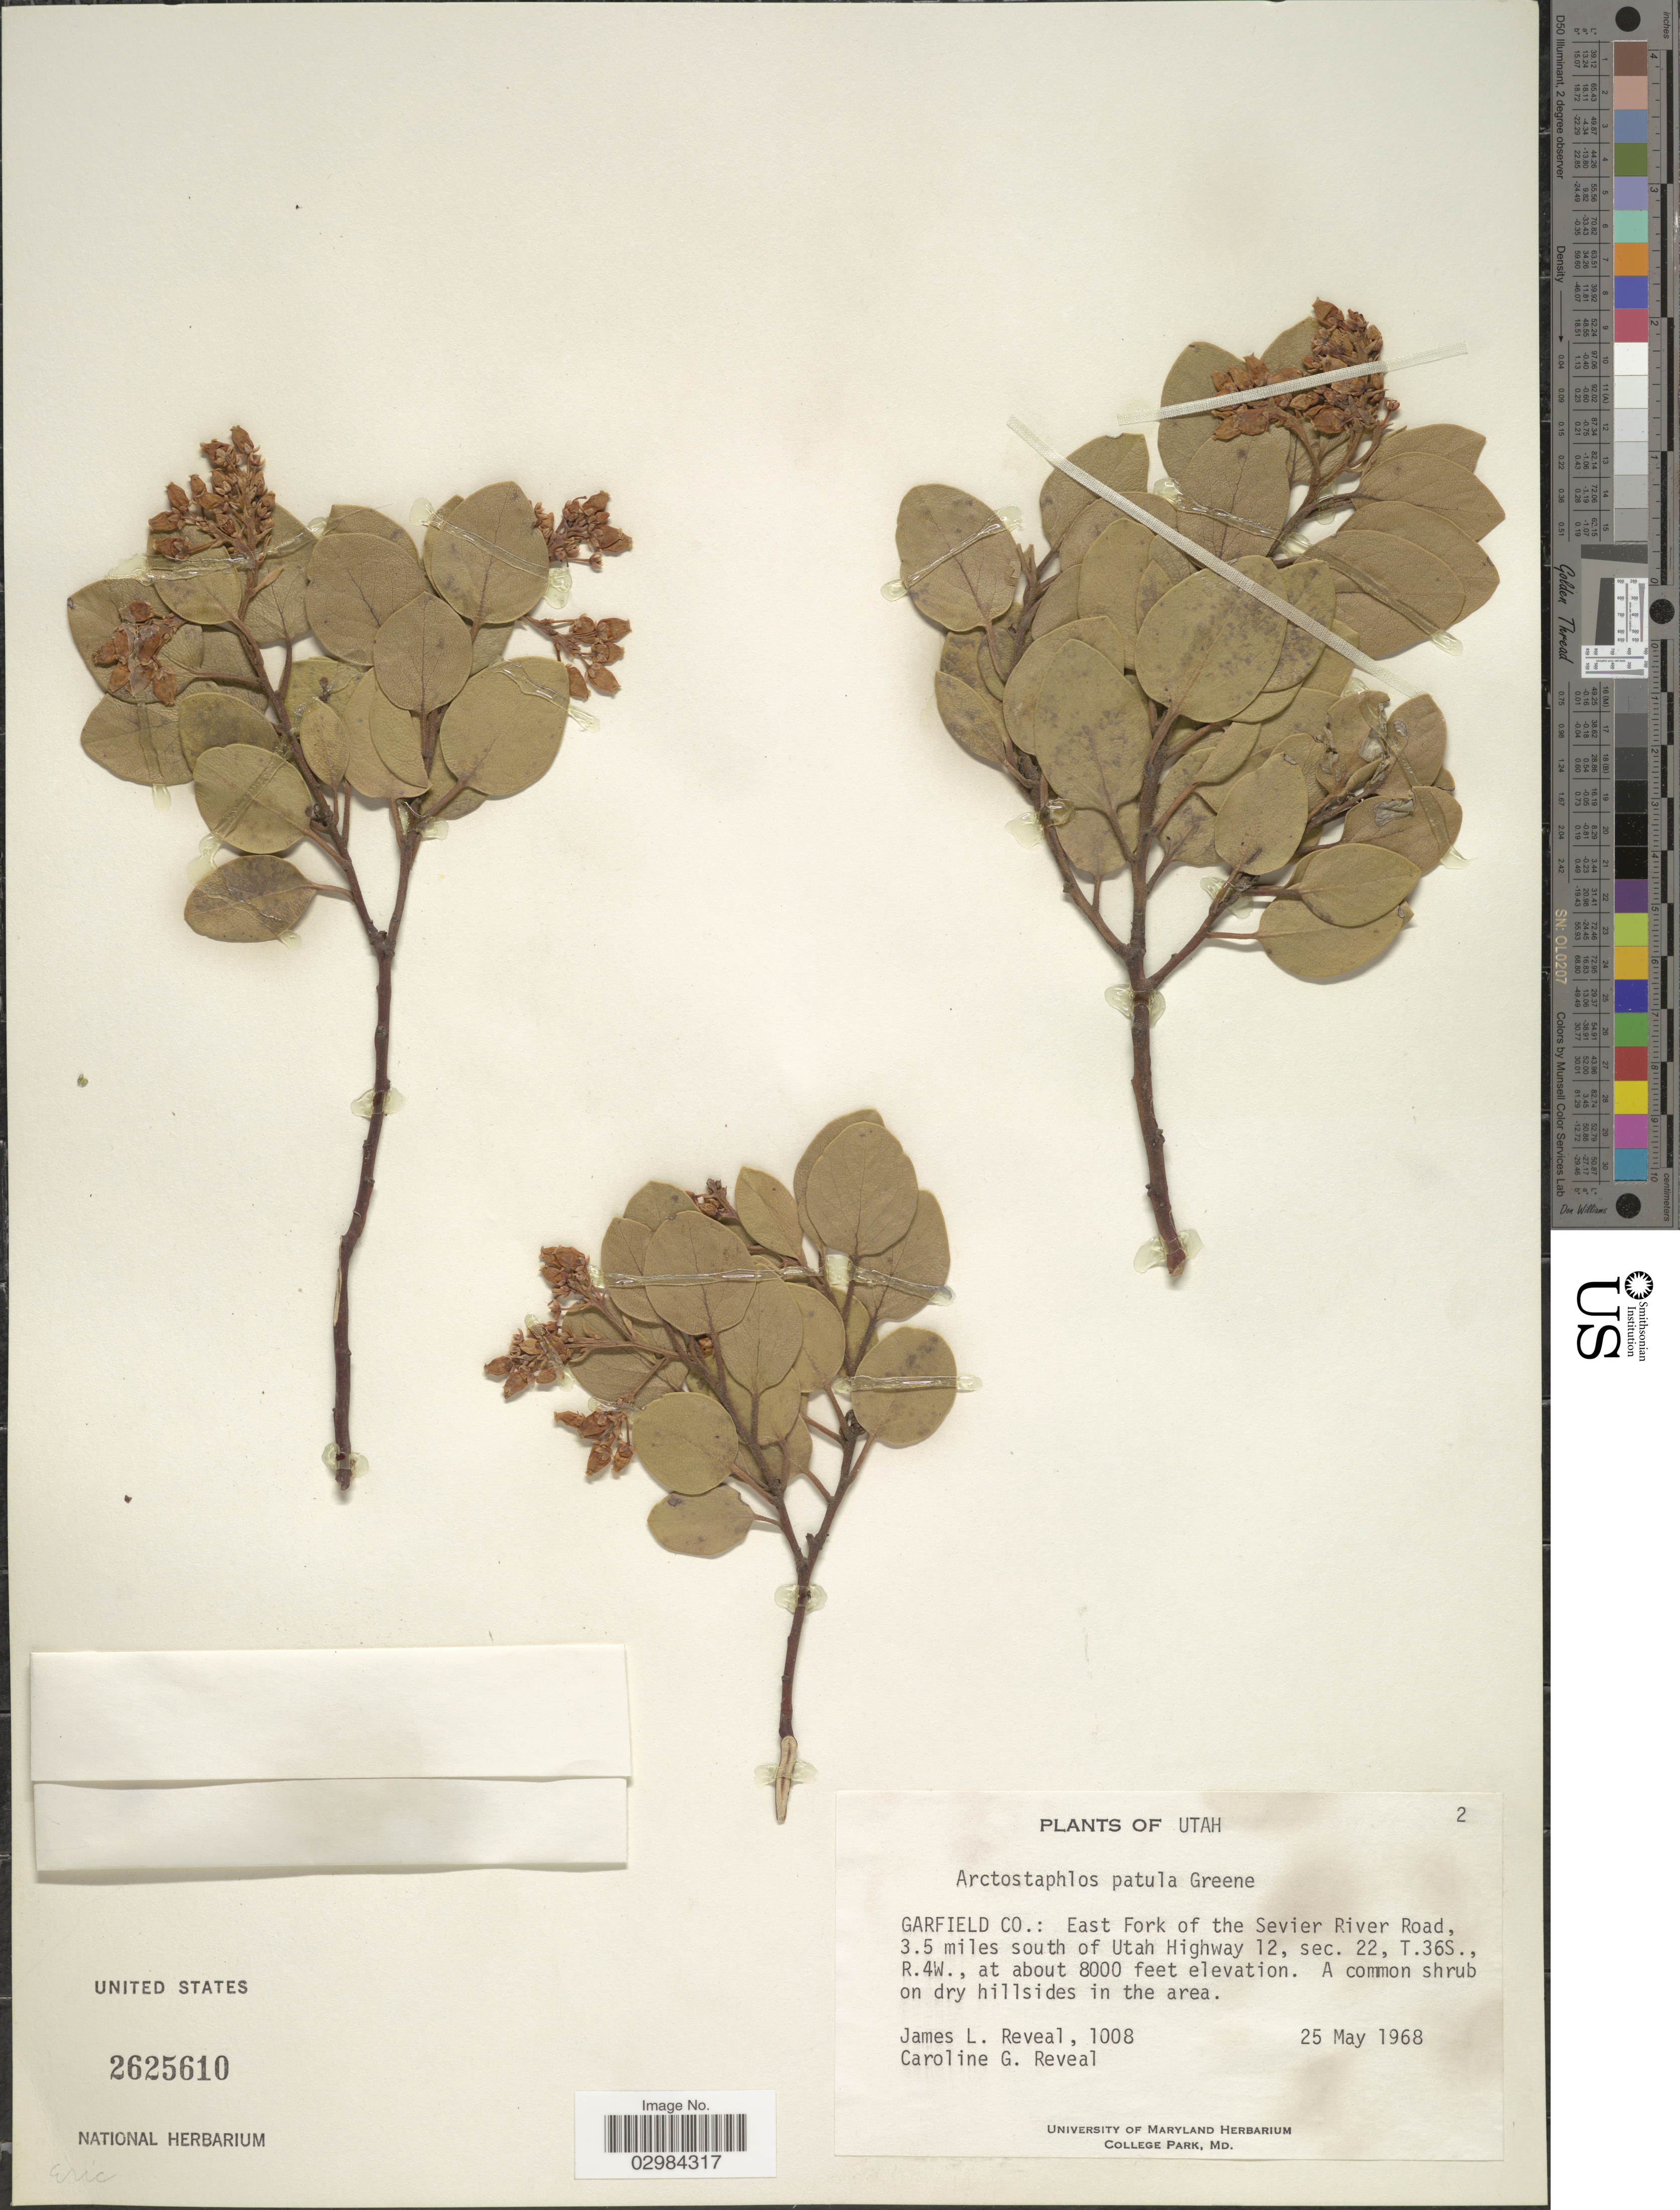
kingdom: Plantae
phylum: Tracheophyta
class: Magnoliopsida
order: Ericales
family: Ericaceae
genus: Arctostaphylos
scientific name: Arctostaphylos patula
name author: Greene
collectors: J. L. Reveal & C. G. Reveal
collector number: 1008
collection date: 1968-05-25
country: United States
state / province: Utah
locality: Garfield Co.: East Fork of the Sevier River Road, 3.5 miles south of Utah Highway 12, sec. 22, T36S, R4W.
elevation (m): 2438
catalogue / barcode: US 2625610